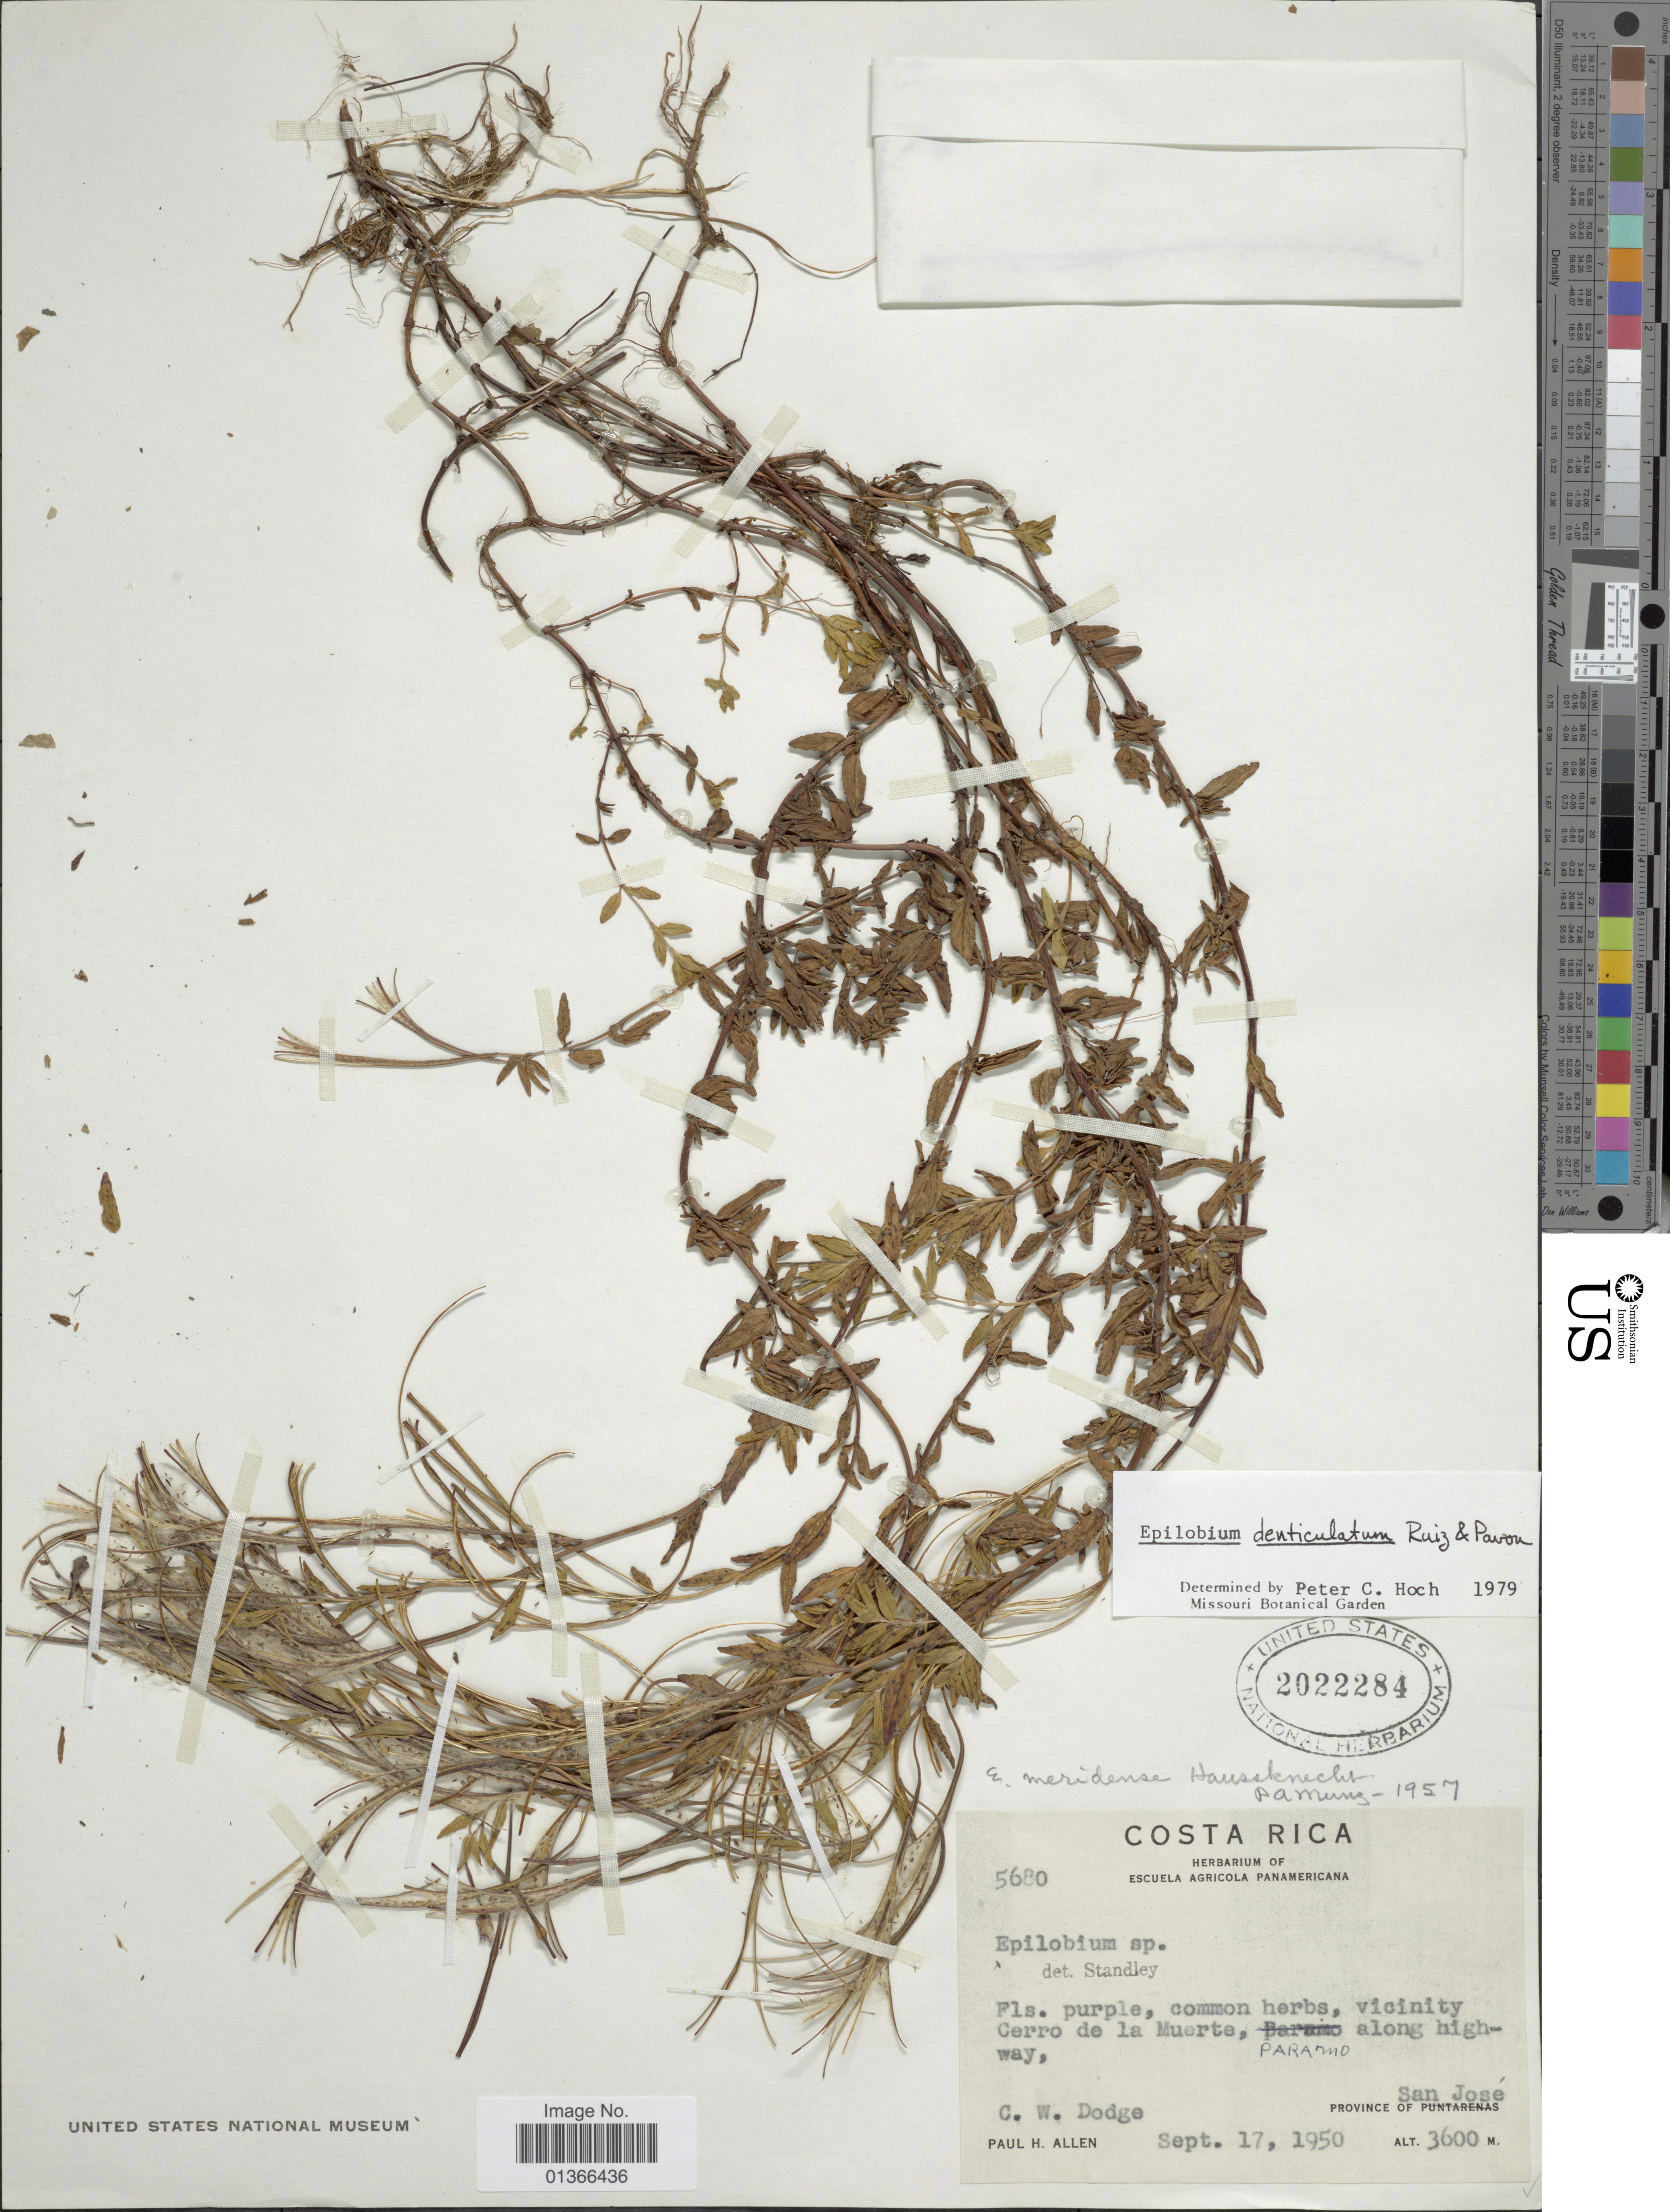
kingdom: Plantae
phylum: Tracheophyta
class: Magnoliopsida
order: Myrtales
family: Onagraceae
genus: Epilobium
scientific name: Epilobium denticulatum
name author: Ruiz & Pav.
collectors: C. Dodge & P. H. Allen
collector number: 5680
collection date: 1950-09-17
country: Costa Rica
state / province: San José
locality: Vicinity Cerro de la Muerte, Páramo along highway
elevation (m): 3600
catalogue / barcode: US 2022284